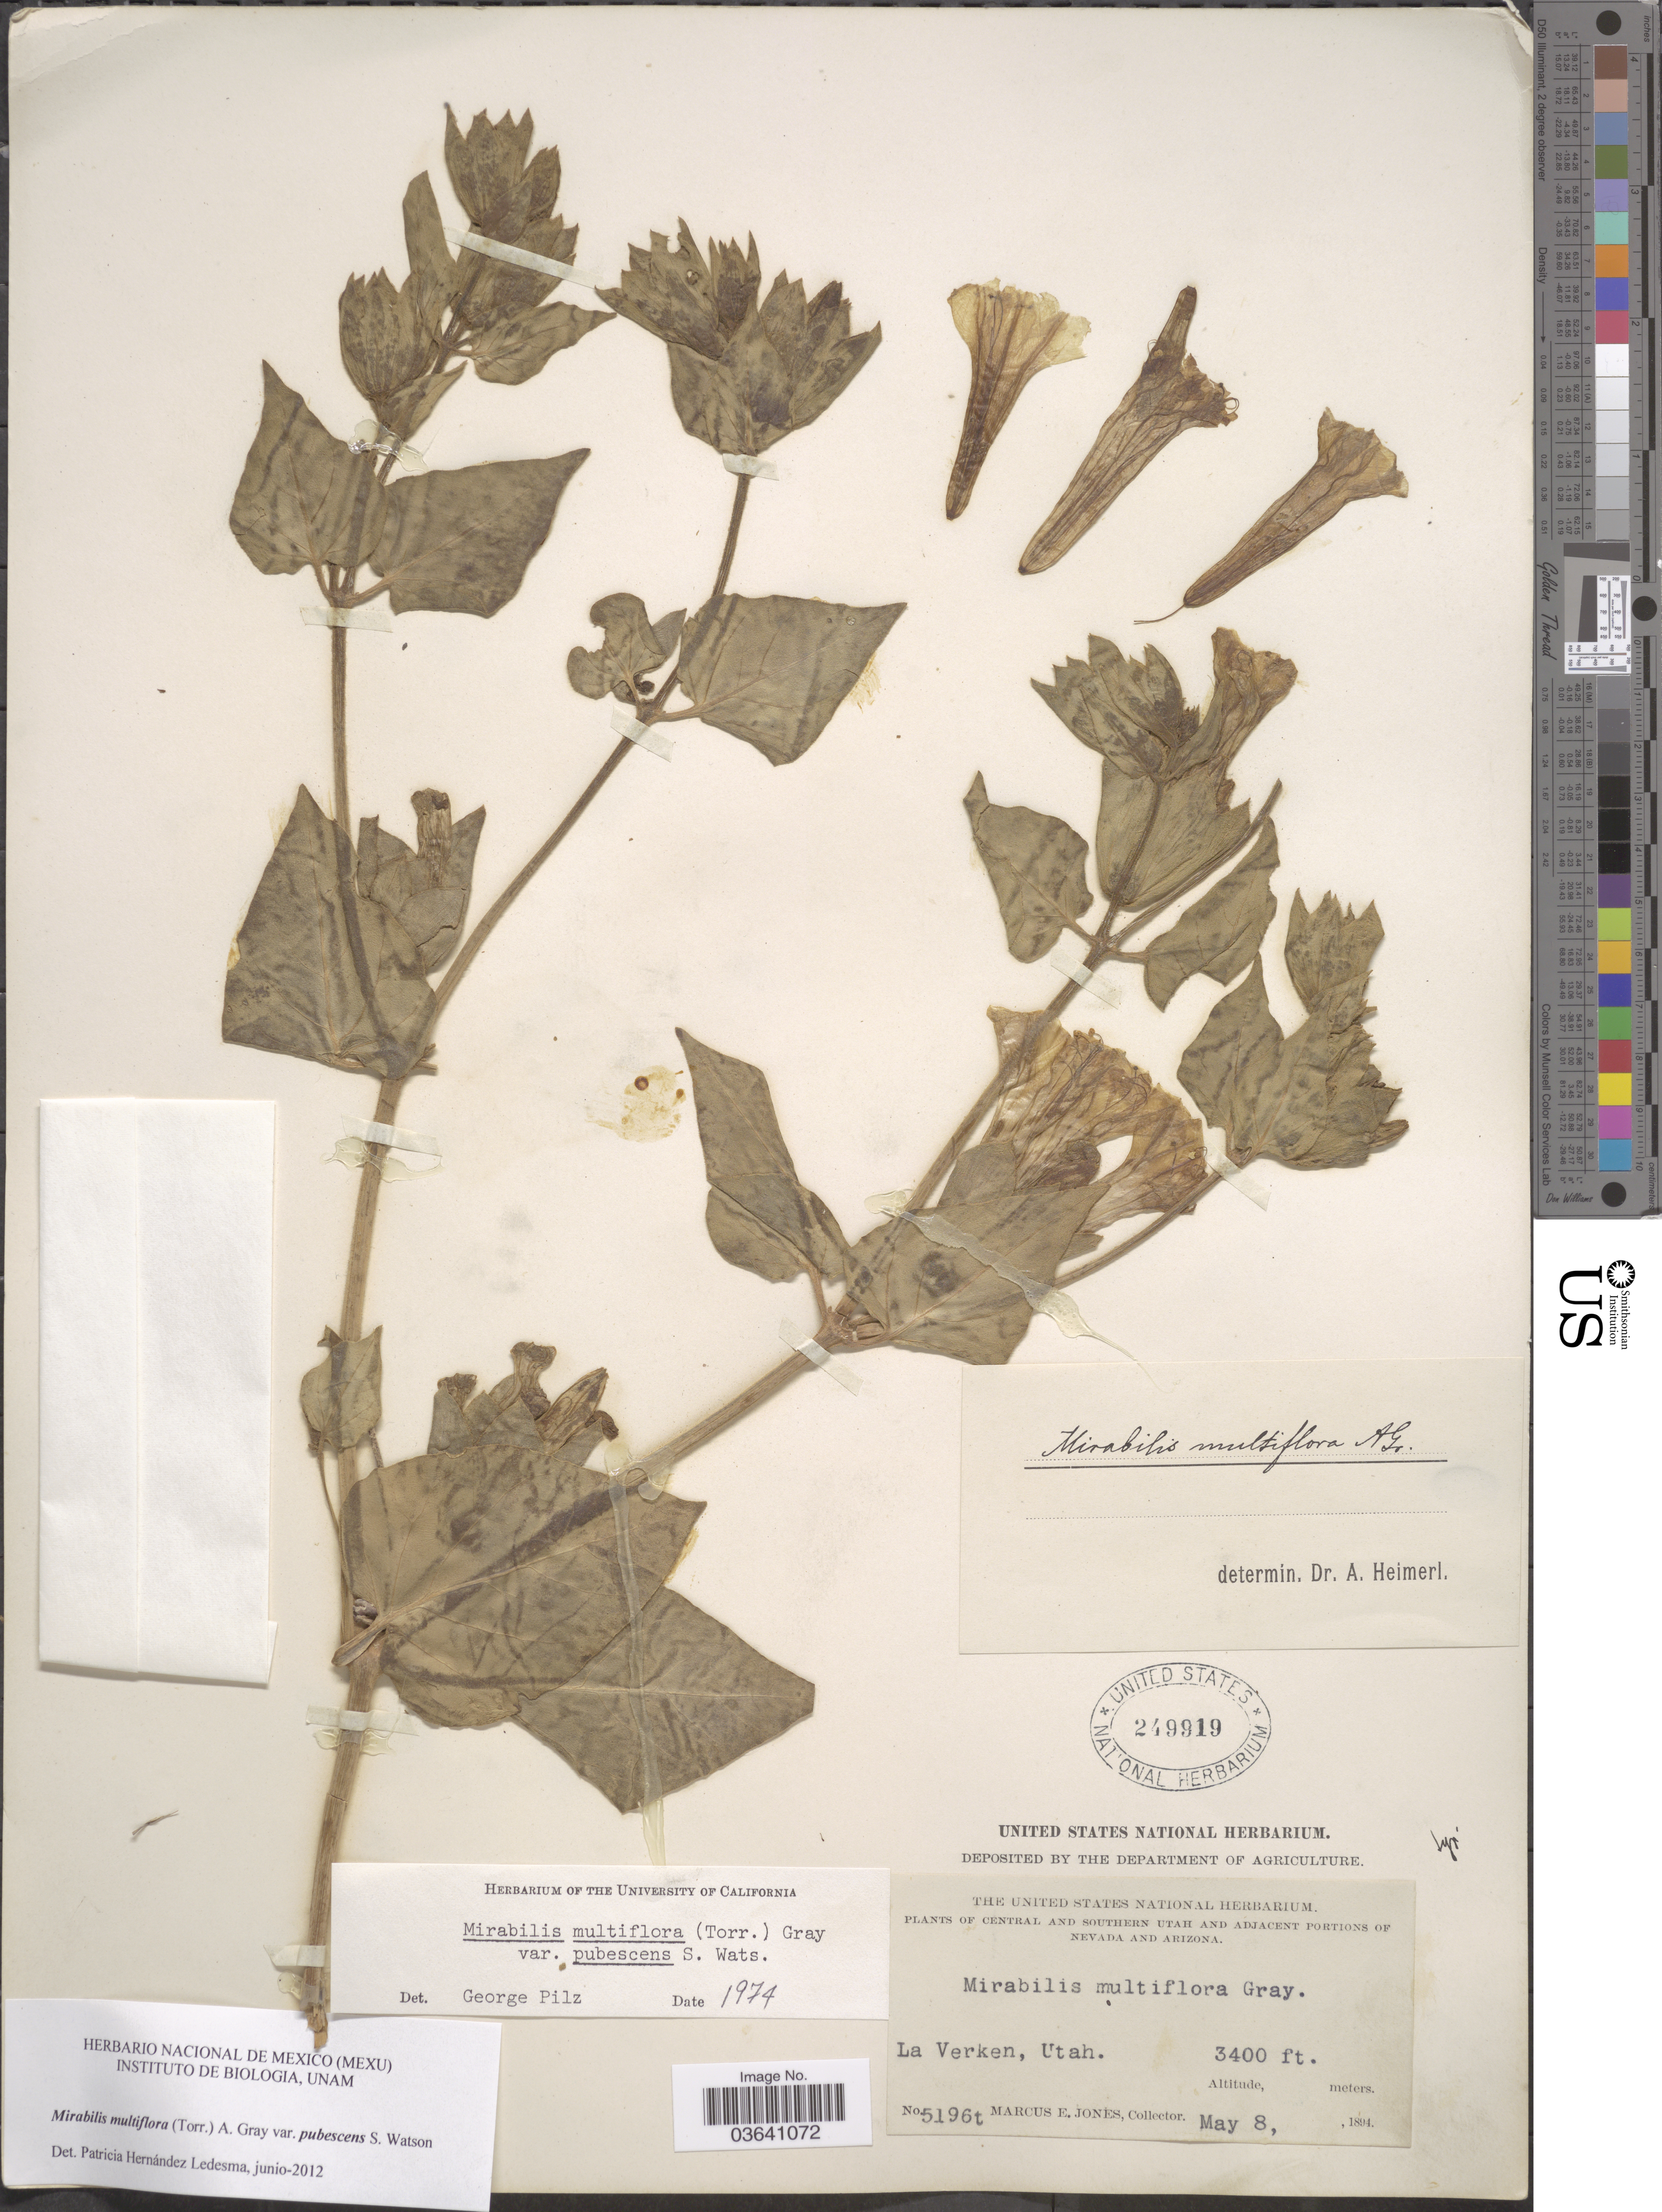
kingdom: Plantae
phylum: Tracheophyta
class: Magnoliopsida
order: Caryophyllales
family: Nyctaginaceae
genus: Mirabilis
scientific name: Mirabilis multiflora var. pubescens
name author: (Torr.) A. Gray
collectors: M. E. Jones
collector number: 5196t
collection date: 1894-05-08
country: United States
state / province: Utah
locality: Central and southern Utah. La Verken.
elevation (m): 1036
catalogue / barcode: US 249919